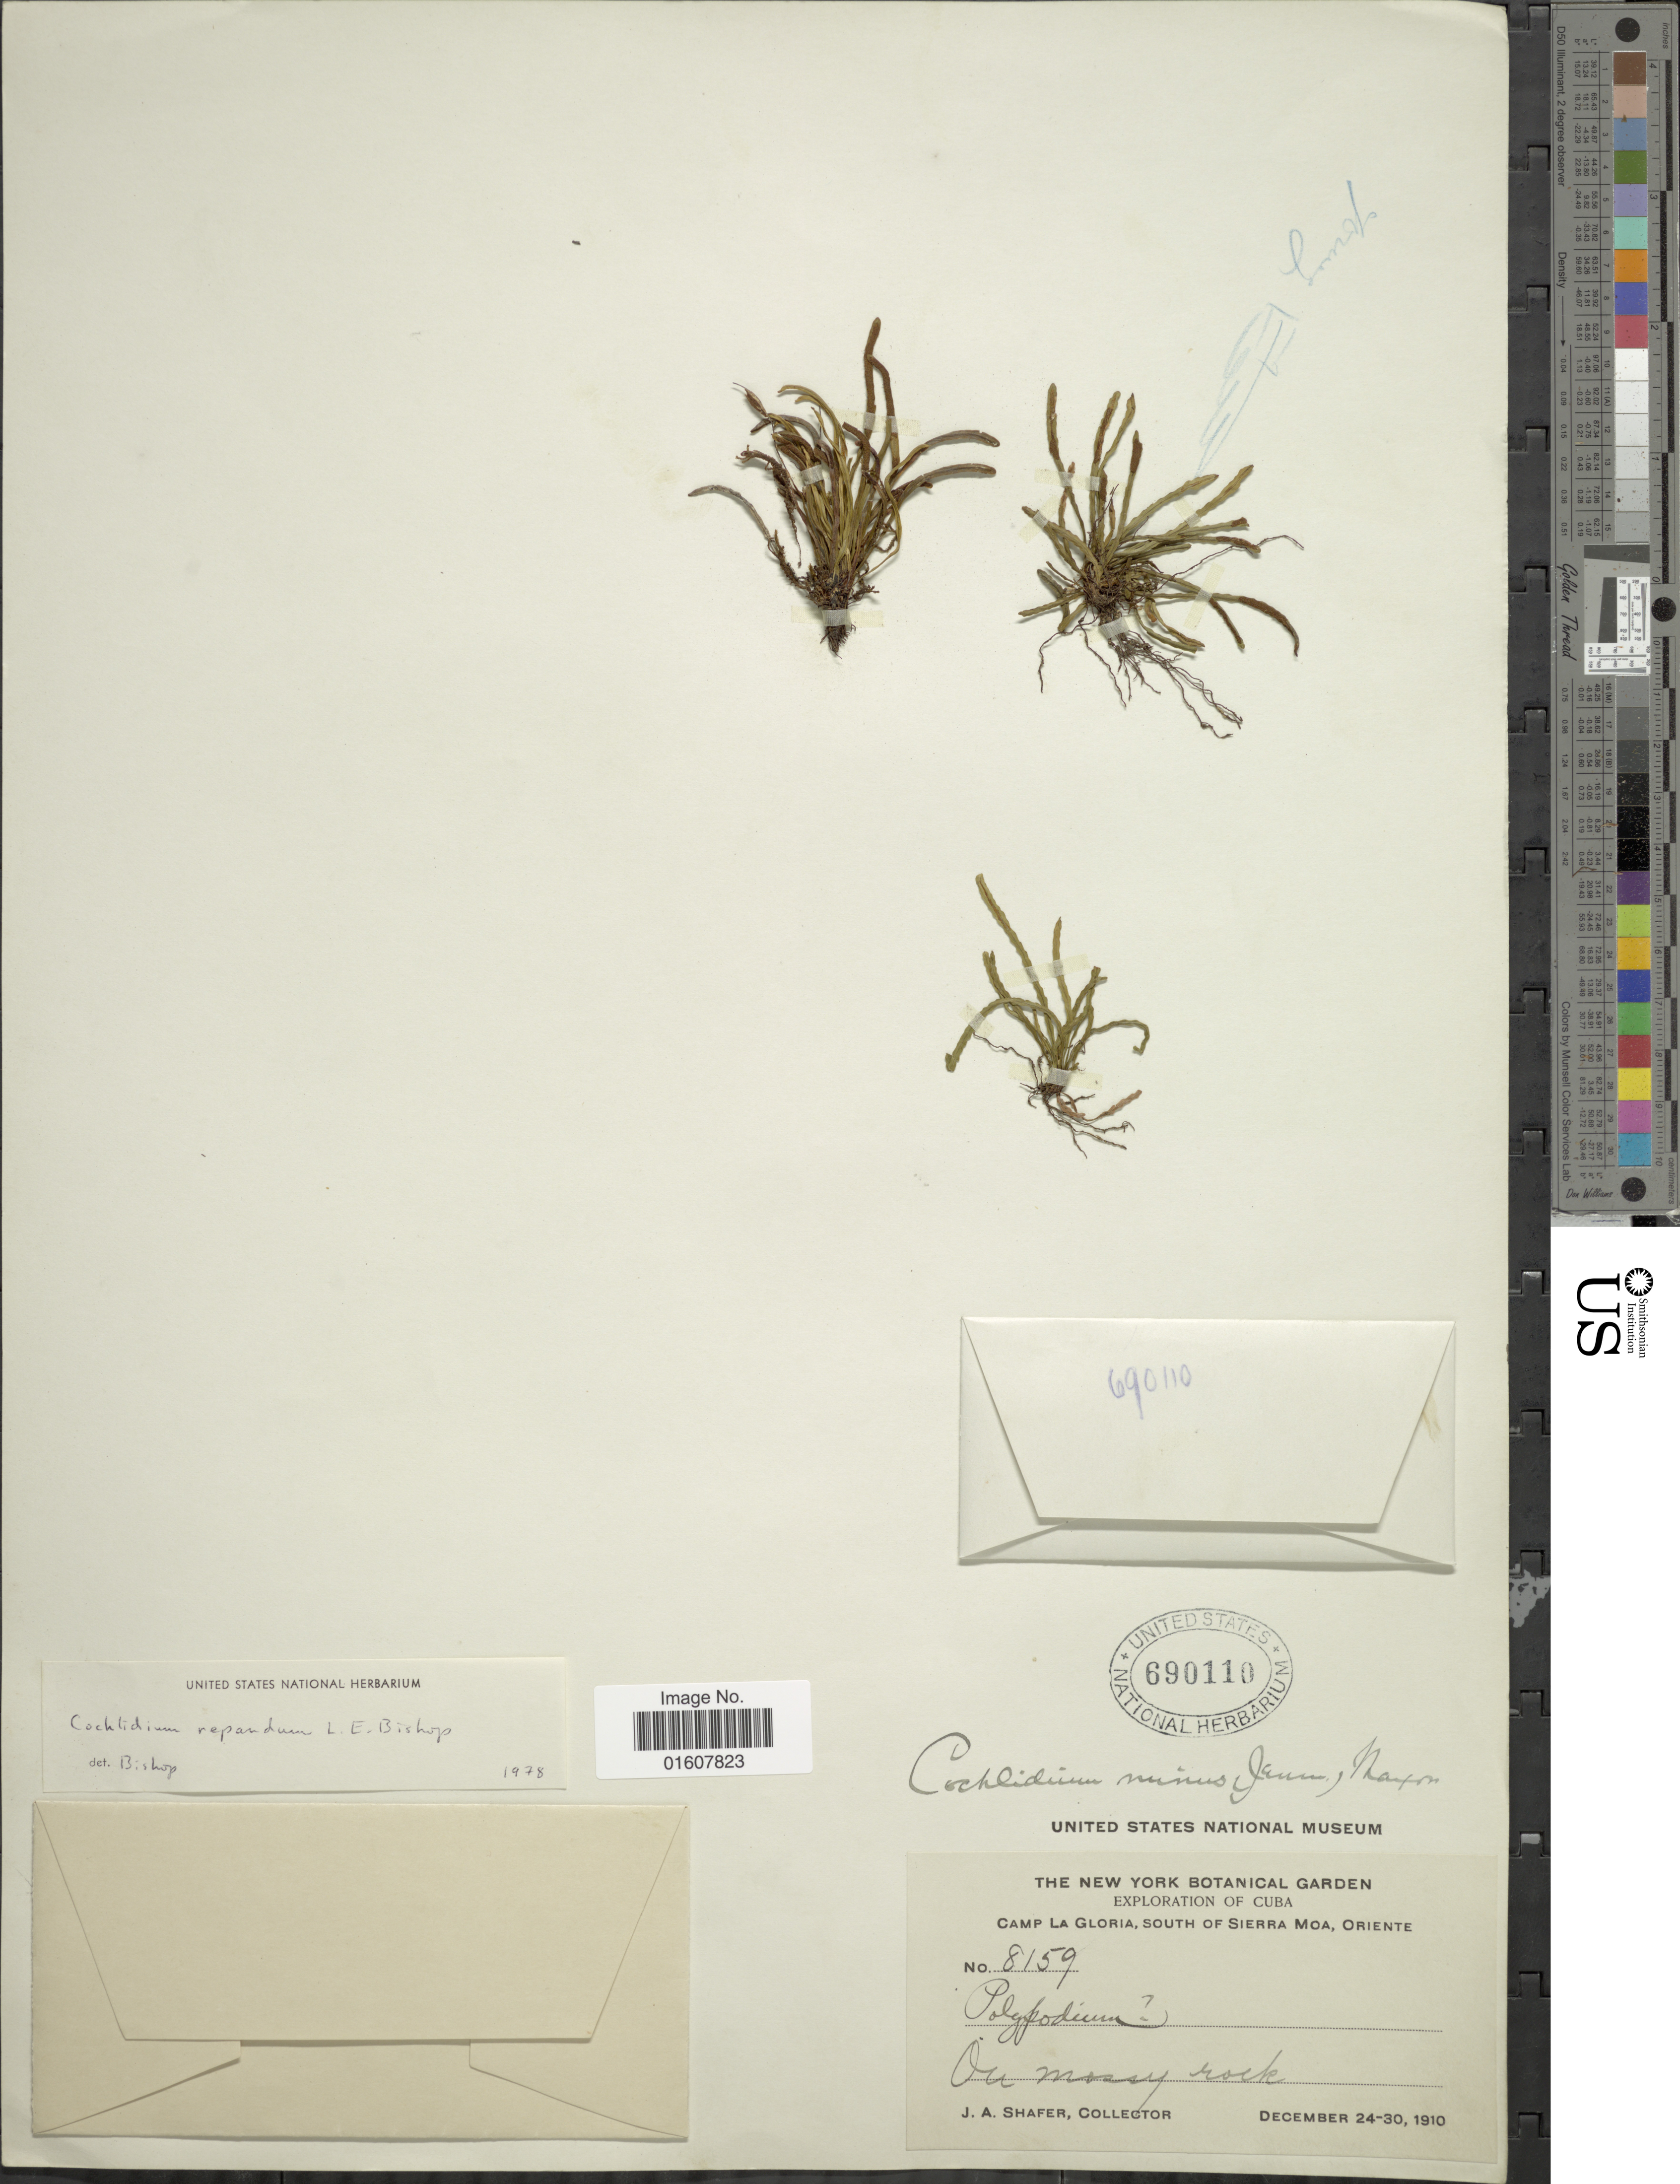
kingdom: Plantae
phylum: Tracheophyta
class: Polypodiopsida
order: Polypodiales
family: Polypodiaceae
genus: Cochlidium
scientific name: Cochlidium repandum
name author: L.E. Bishop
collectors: J. A. Shafer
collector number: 8159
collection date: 1910-12-24/1910-12-30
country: Cuba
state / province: Oriente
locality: Camp La Gloria, South of Sierra Moa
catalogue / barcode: US 690110